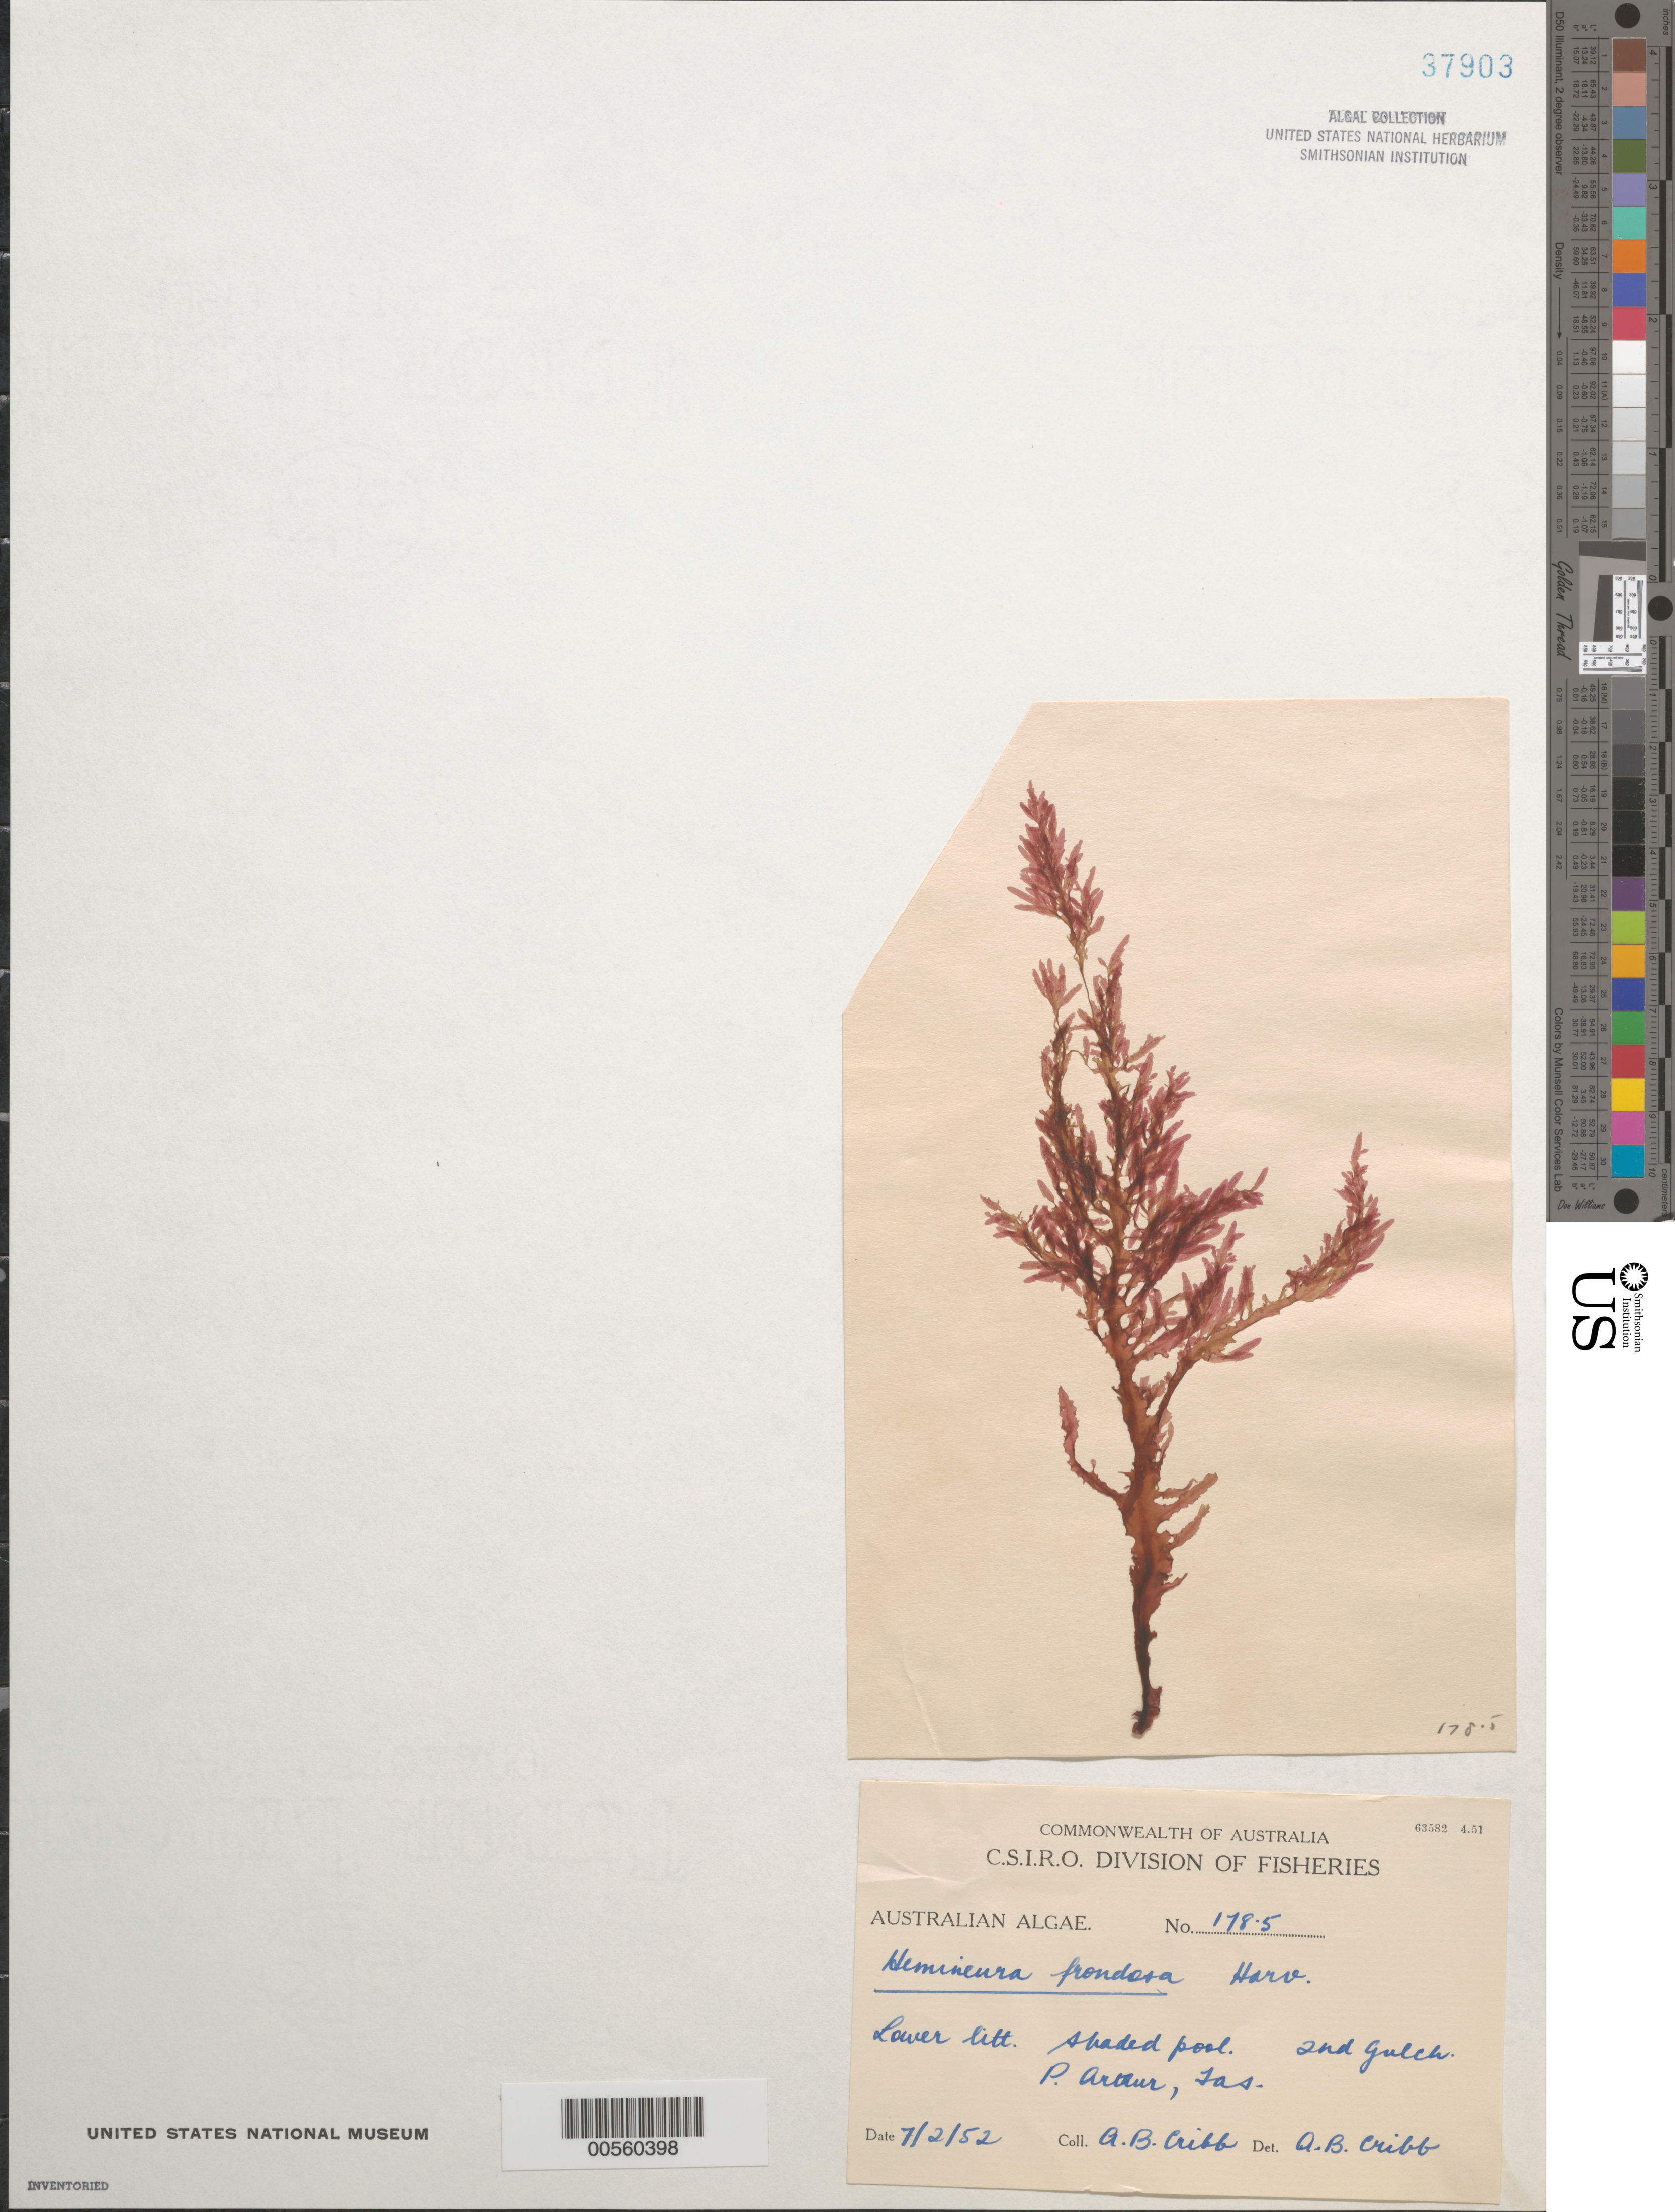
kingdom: Plantae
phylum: Rhodophyta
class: Florideophyceae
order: Ceramiales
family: Delesseriaceae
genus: Hemineura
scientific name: Hemineura frondosa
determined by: Cribb, A. B.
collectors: A. Cribb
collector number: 178.9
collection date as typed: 02 Jul 1952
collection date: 1952-07-02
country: Australia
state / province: Tasmania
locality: Port Arthur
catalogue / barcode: US 37903